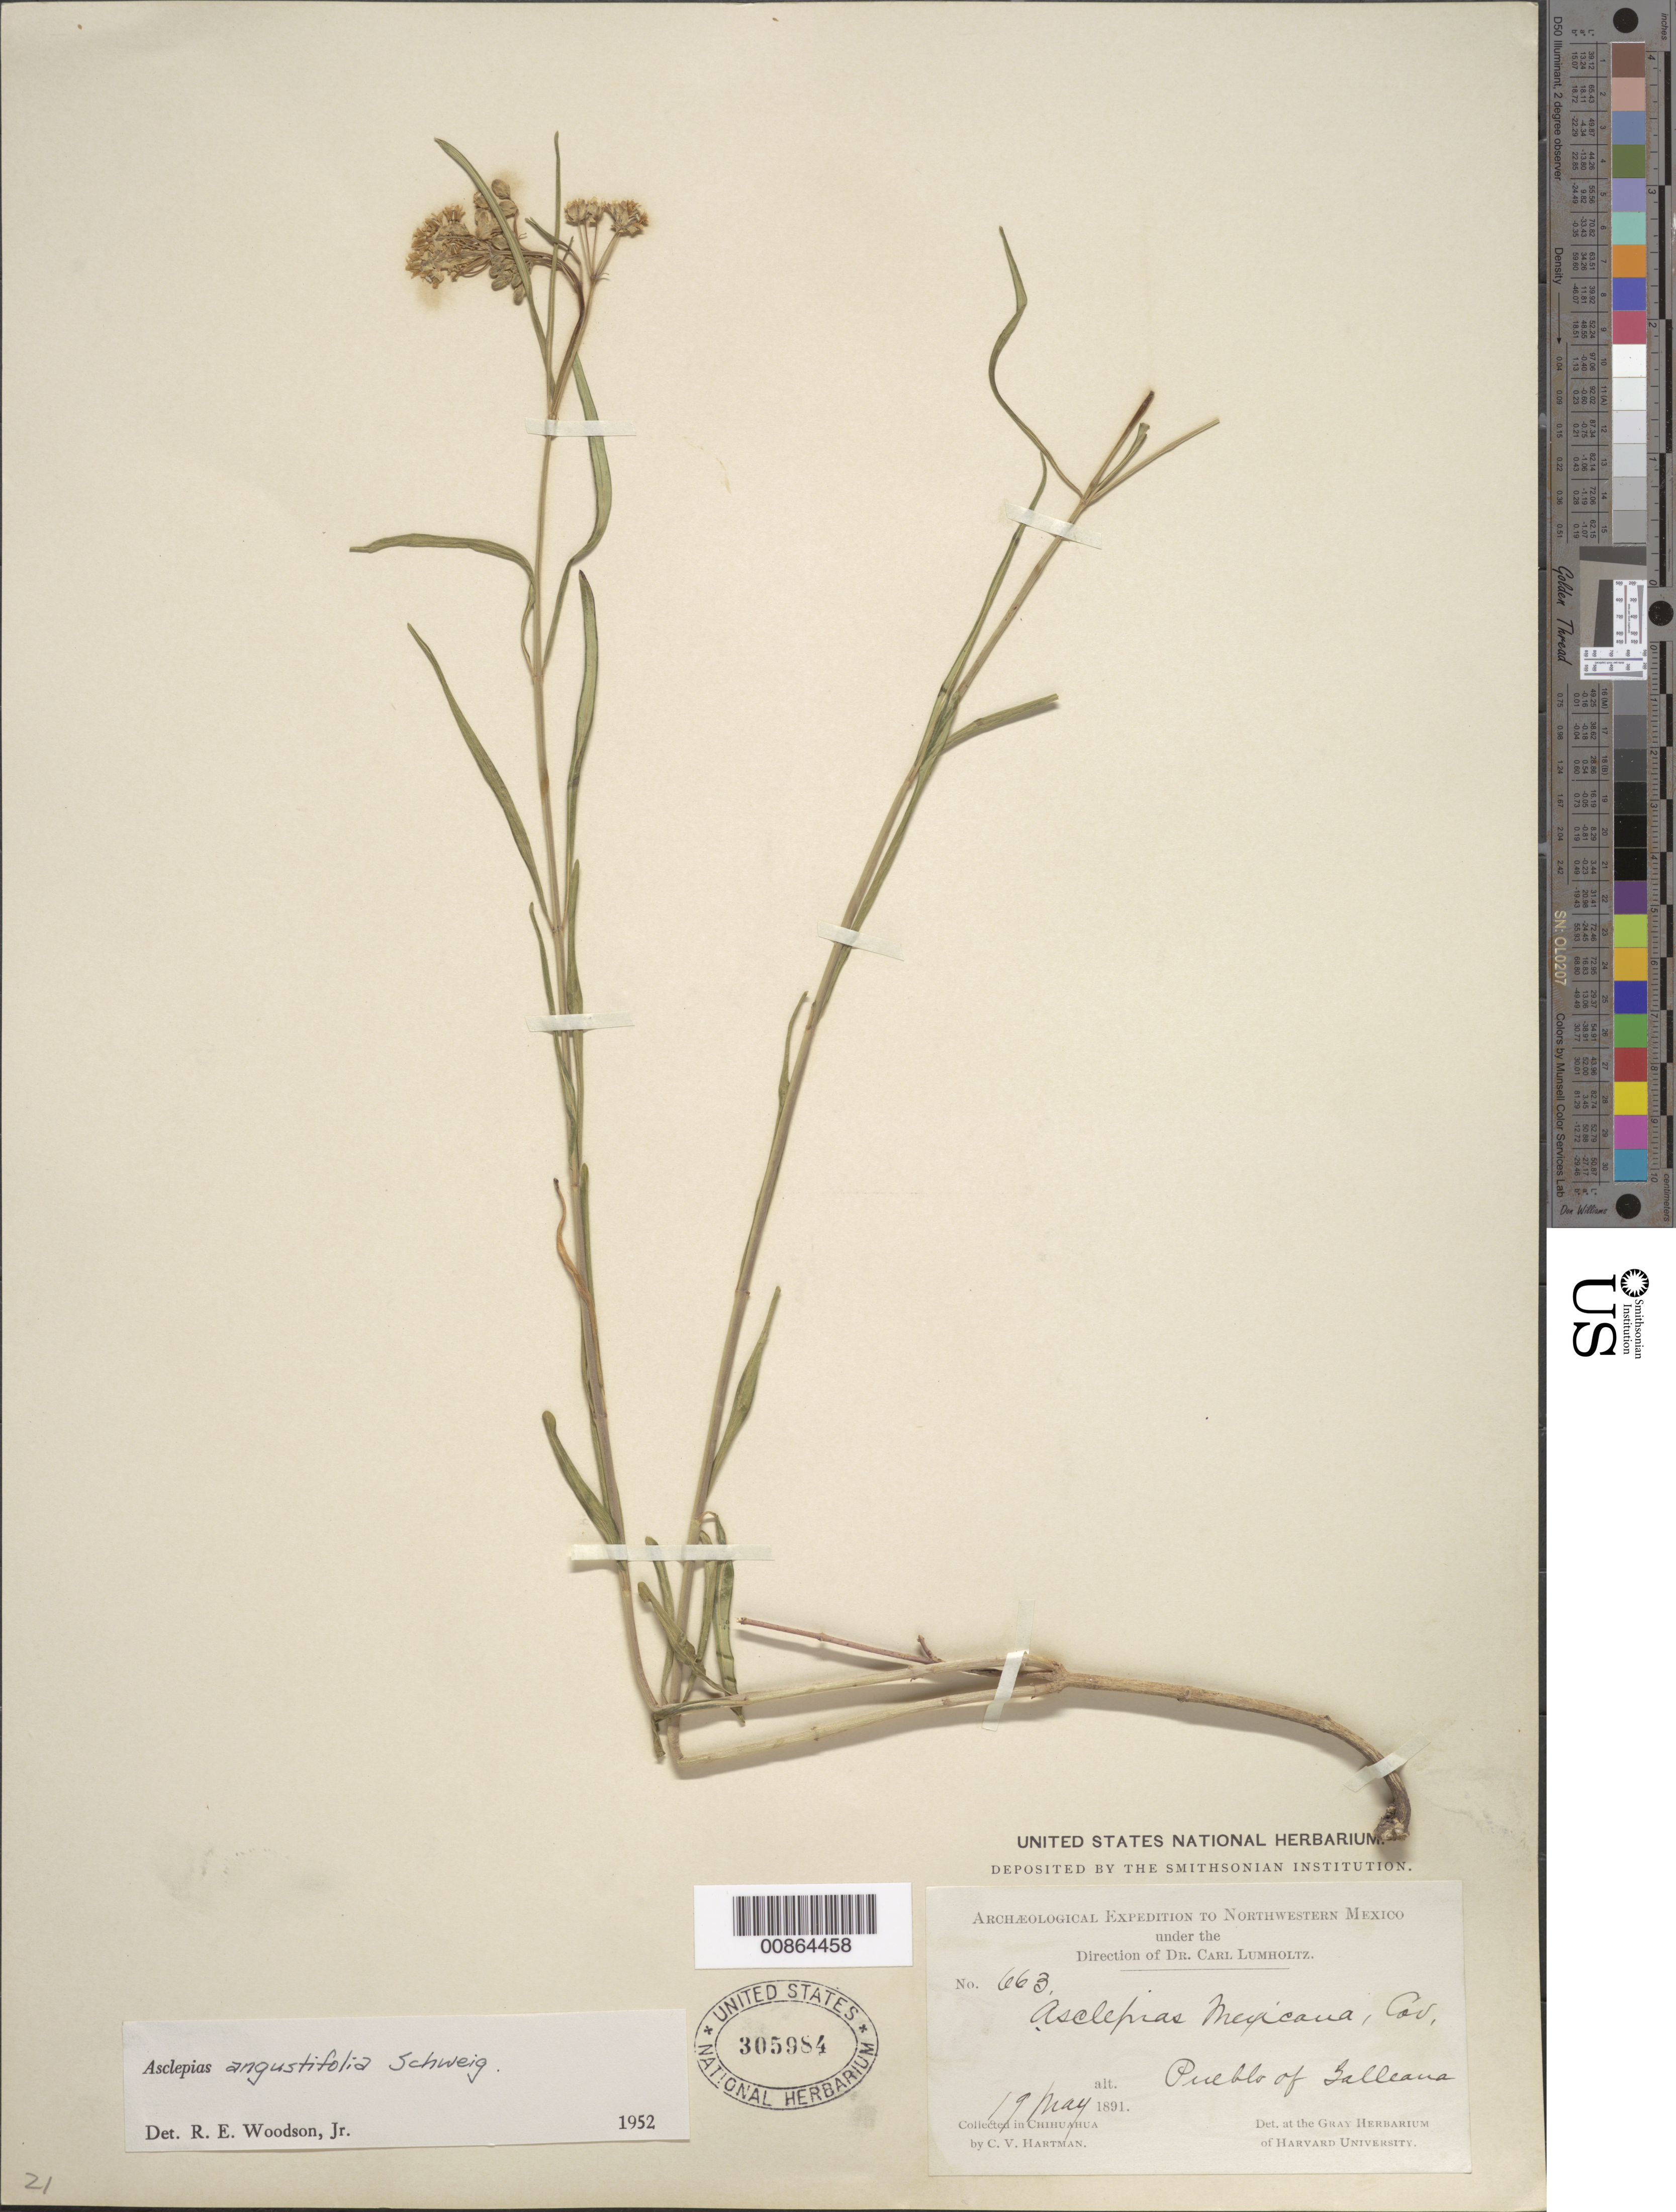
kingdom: Plantae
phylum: Tracheophyta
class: Magnoliopsida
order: Gentianales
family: Apocynaceae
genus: Asclepias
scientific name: Asclepias angustifolia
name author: Schweigg.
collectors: C. V. Hartman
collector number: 663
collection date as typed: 19 May 1891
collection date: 1891-05-19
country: Mexico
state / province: Chihuahua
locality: Pueblo of Galeana.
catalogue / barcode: US 305984